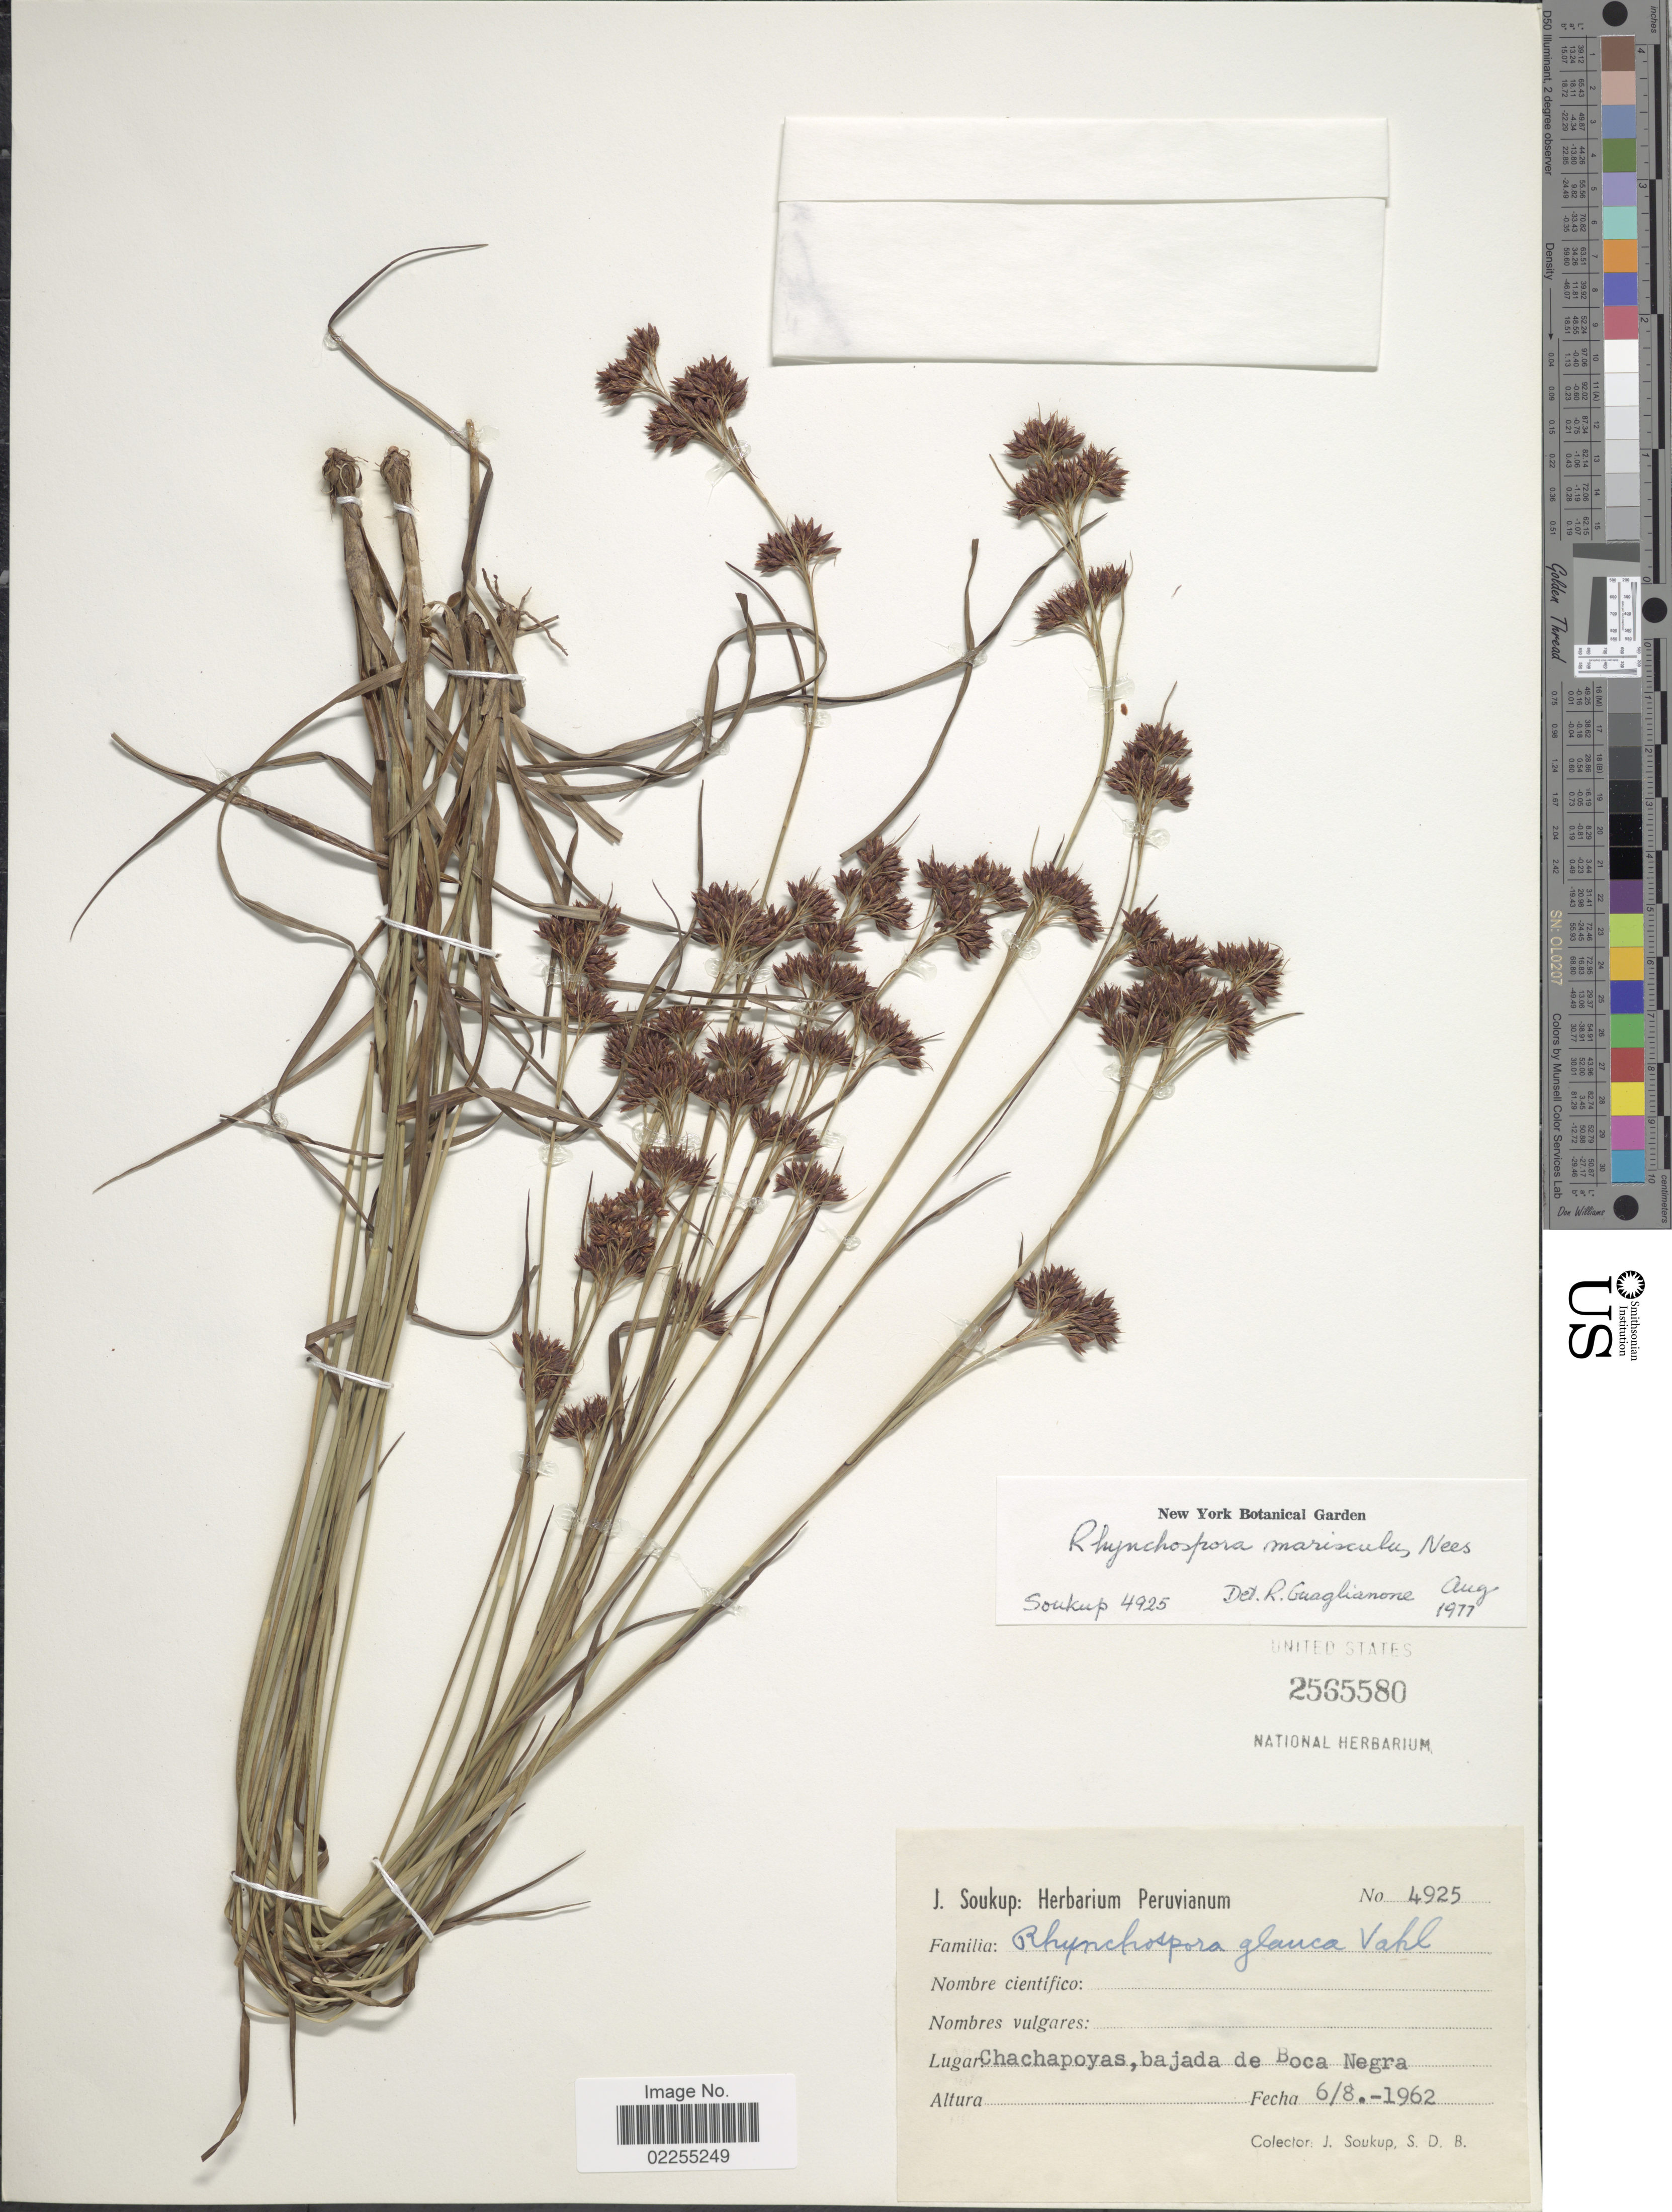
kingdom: Plantae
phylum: Tracheophyta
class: Liliopsida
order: Poales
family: Cyperaceae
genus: Rhynchospora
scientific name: Rhynchospora marisculus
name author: Lindl. & Nees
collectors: J. Soukup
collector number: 4925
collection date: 1962-08-06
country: Peru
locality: Chachapoyas, bajada de Boca Negra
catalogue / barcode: US 2565580